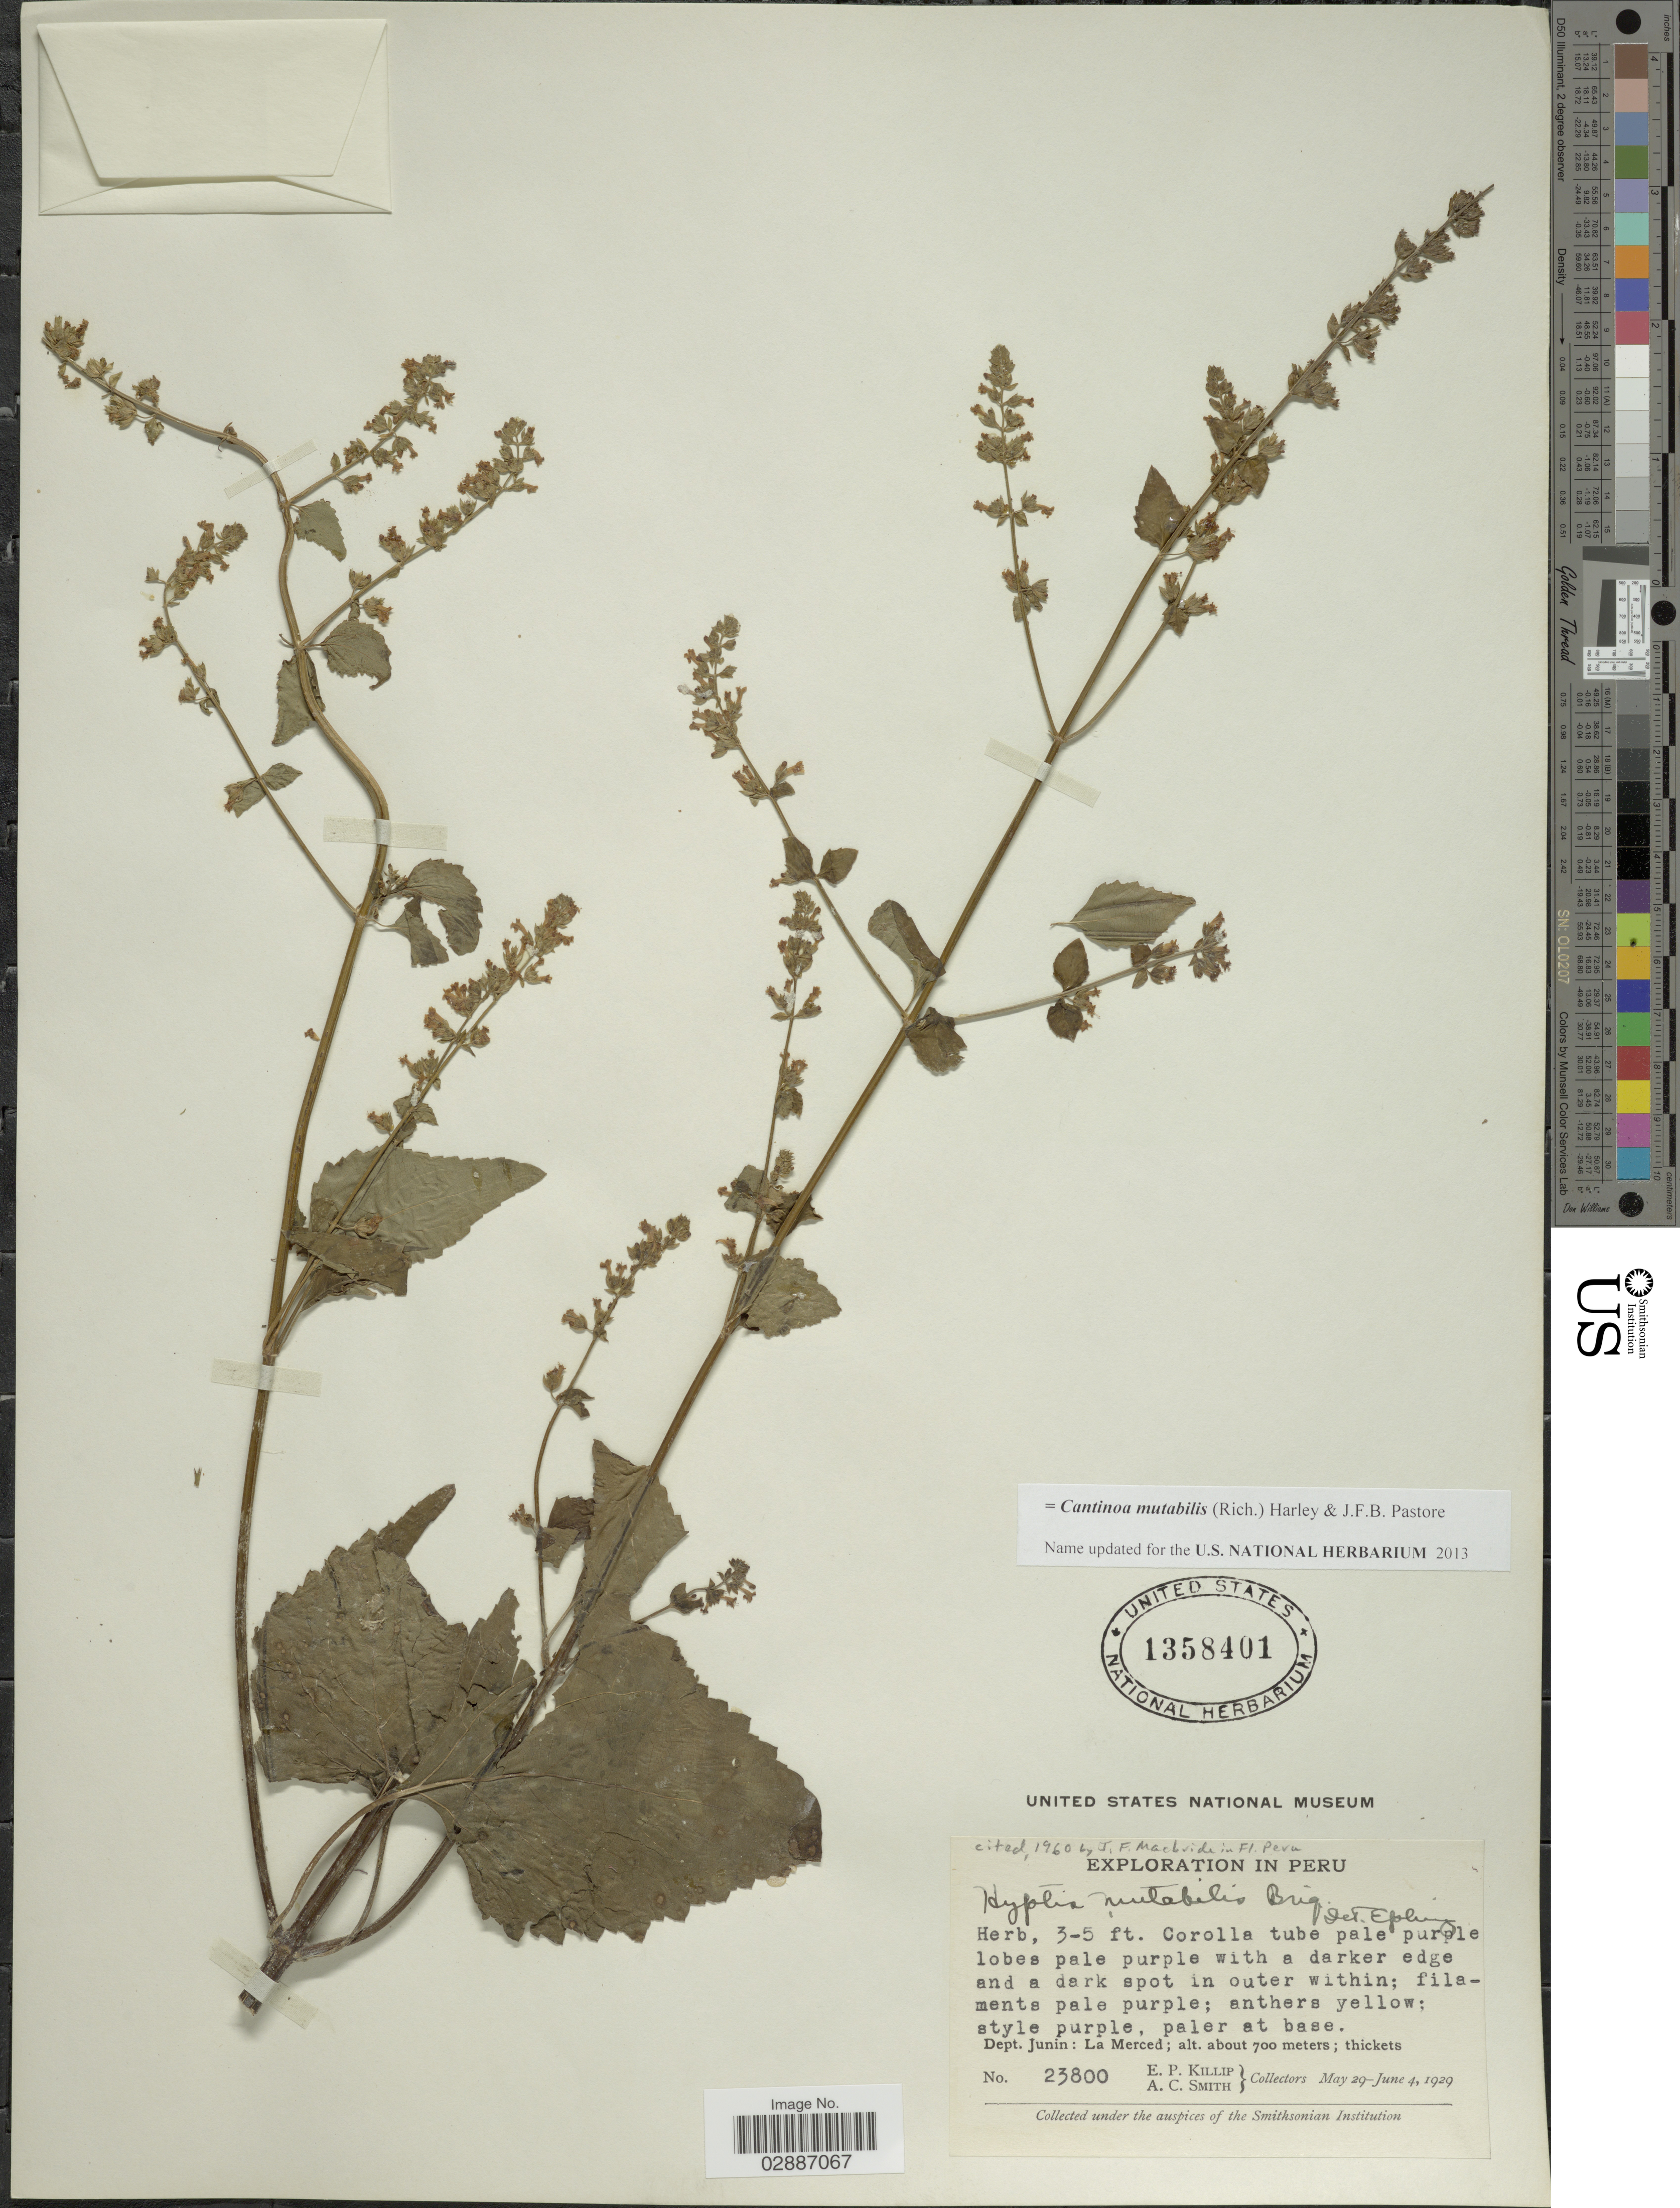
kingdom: Plantae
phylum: Tracheophyta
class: Magnoliopsida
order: Lamiales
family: Lamiaceae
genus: Cantinoa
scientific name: Cantinoa mutabilis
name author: (Epling) Harley & J.F.B. Pastore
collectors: E. P. Killip & A. C. Smith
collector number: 23800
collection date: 1929-05-29/1929-06-04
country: Peru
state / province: Junín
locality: Dept. Junín: La Merced.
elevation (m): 700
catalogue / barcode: US 1358401